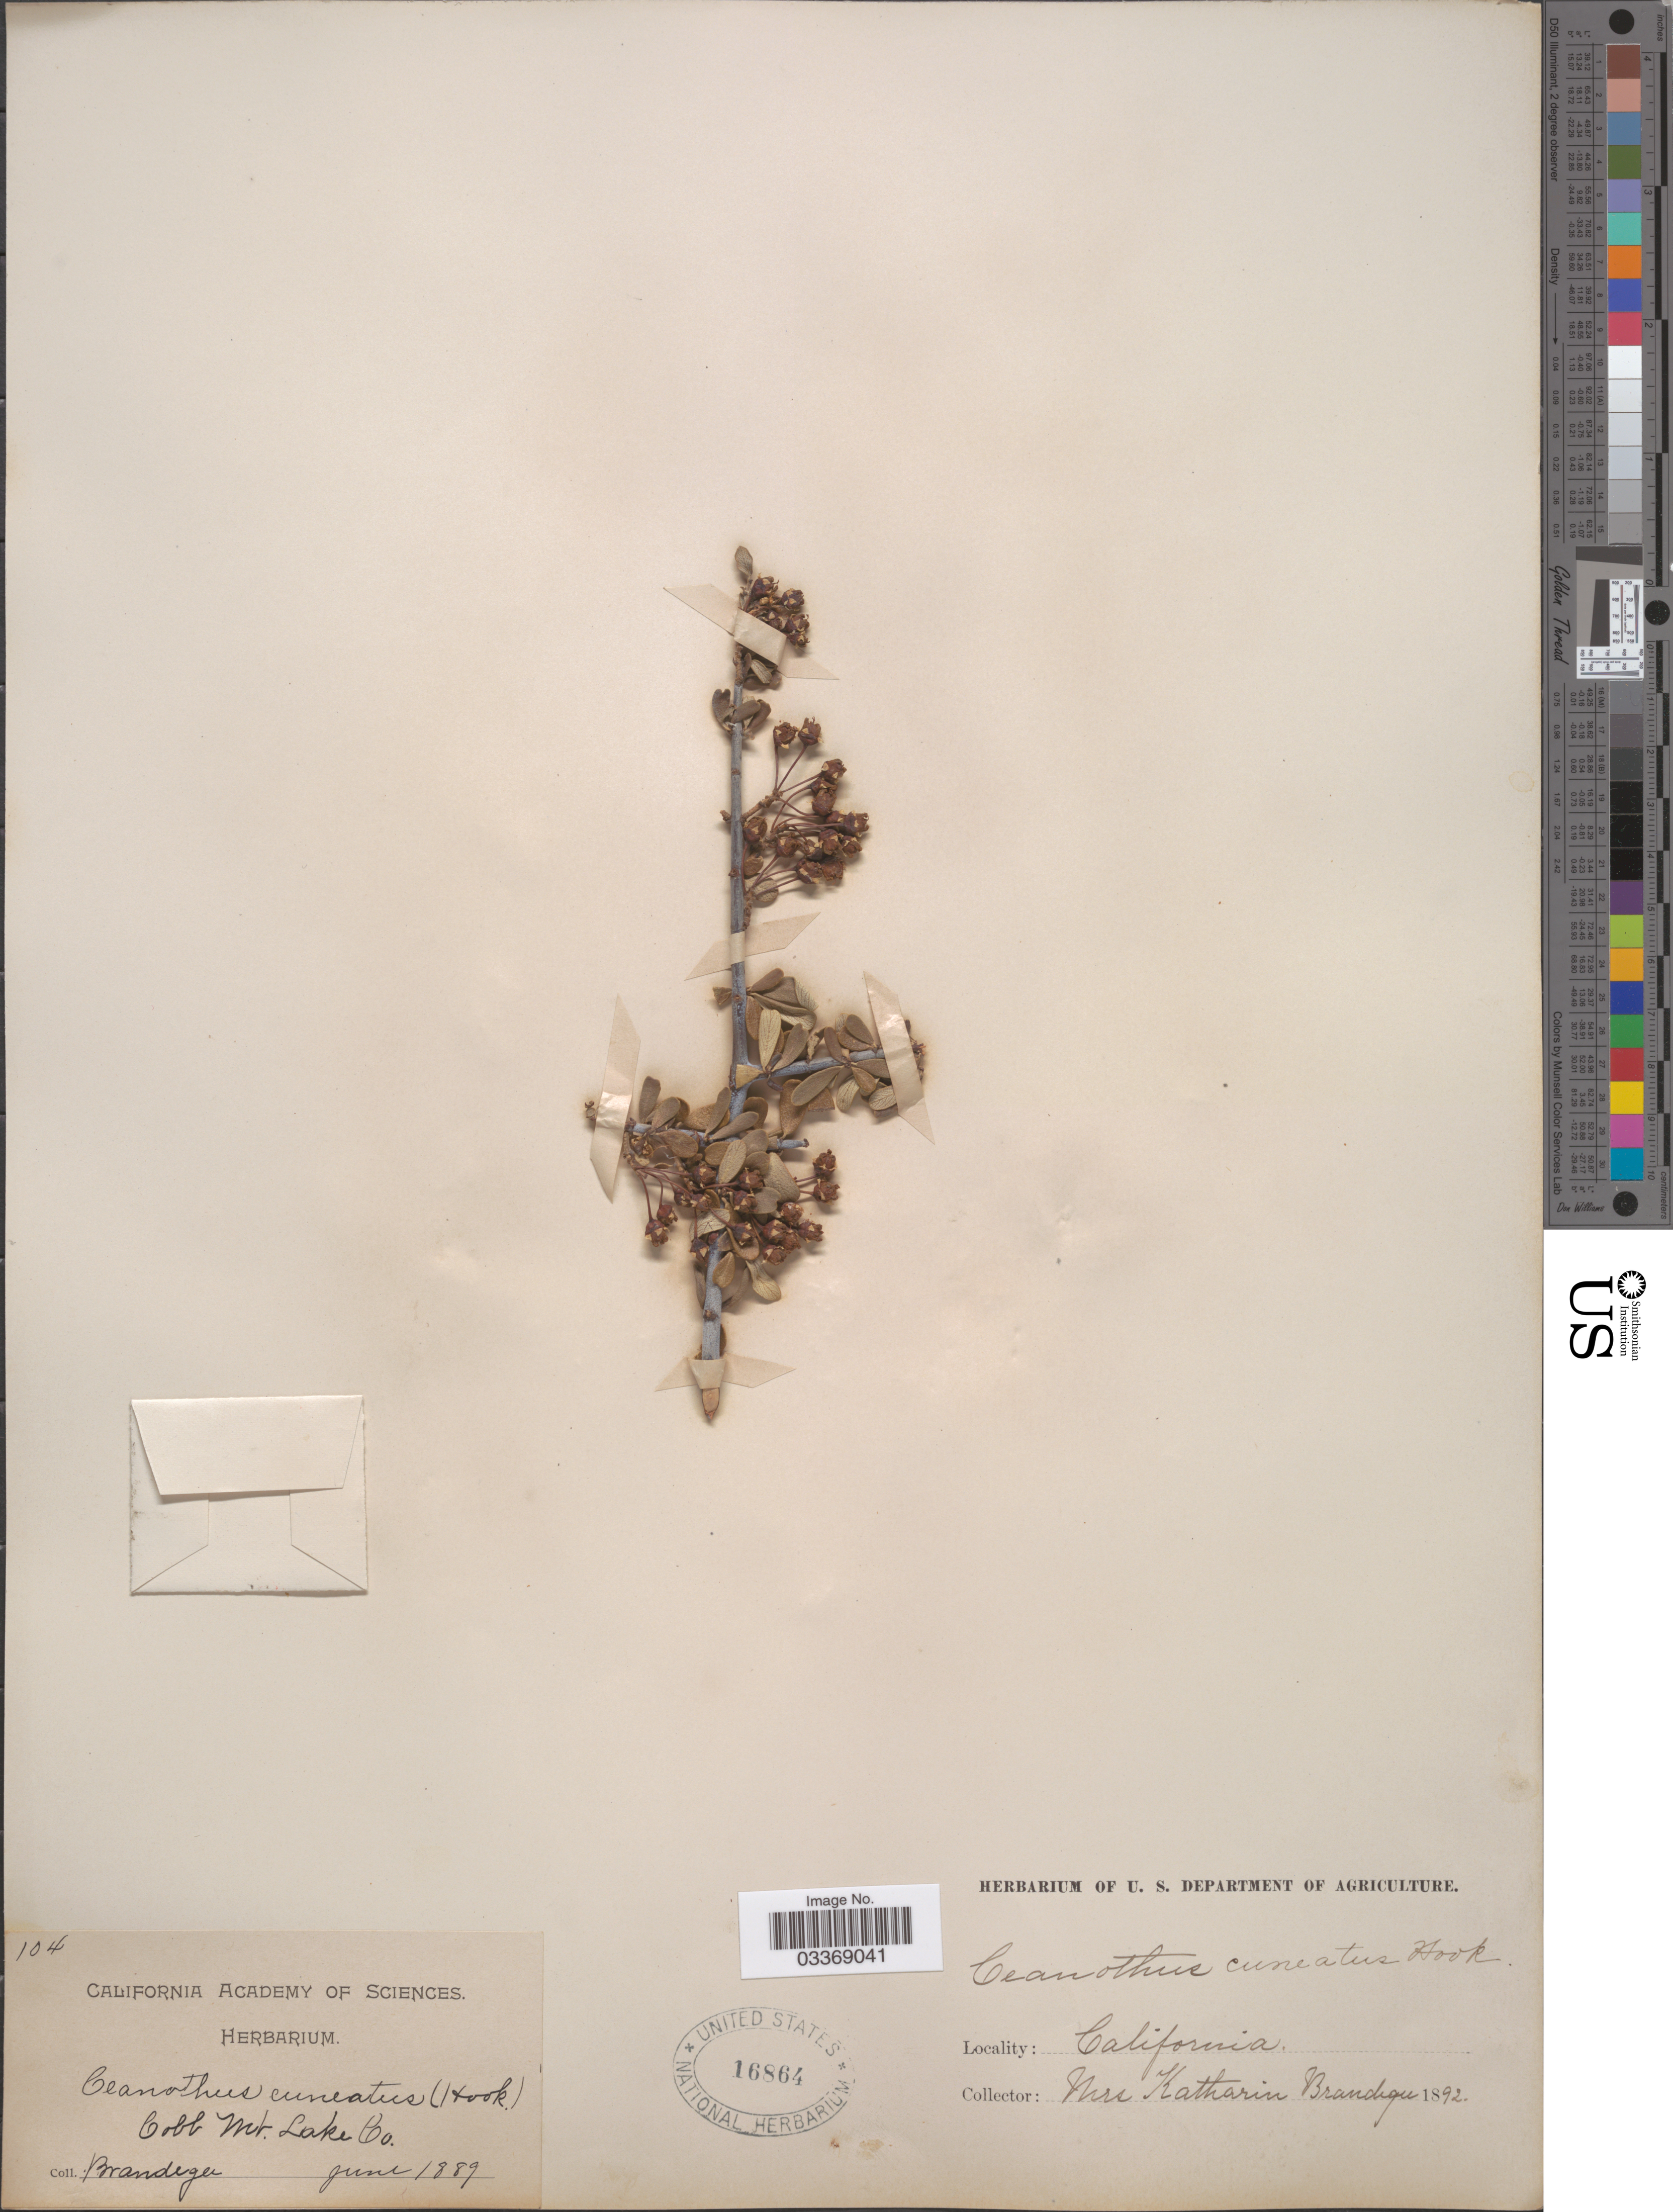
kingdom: Plantae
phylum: Tracheophyta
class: Magnoliopsida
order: Rosales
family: Rhamnaceae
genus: Ceanothus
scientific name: Ceanothus cuneatus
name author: (Hook.) Nutt.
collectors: M. K. Brandegee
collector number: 104?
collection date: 1889-06/1892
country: United States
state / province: California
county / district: Lake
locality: Cobb Mt. Lake Co.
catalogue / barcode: US 16864